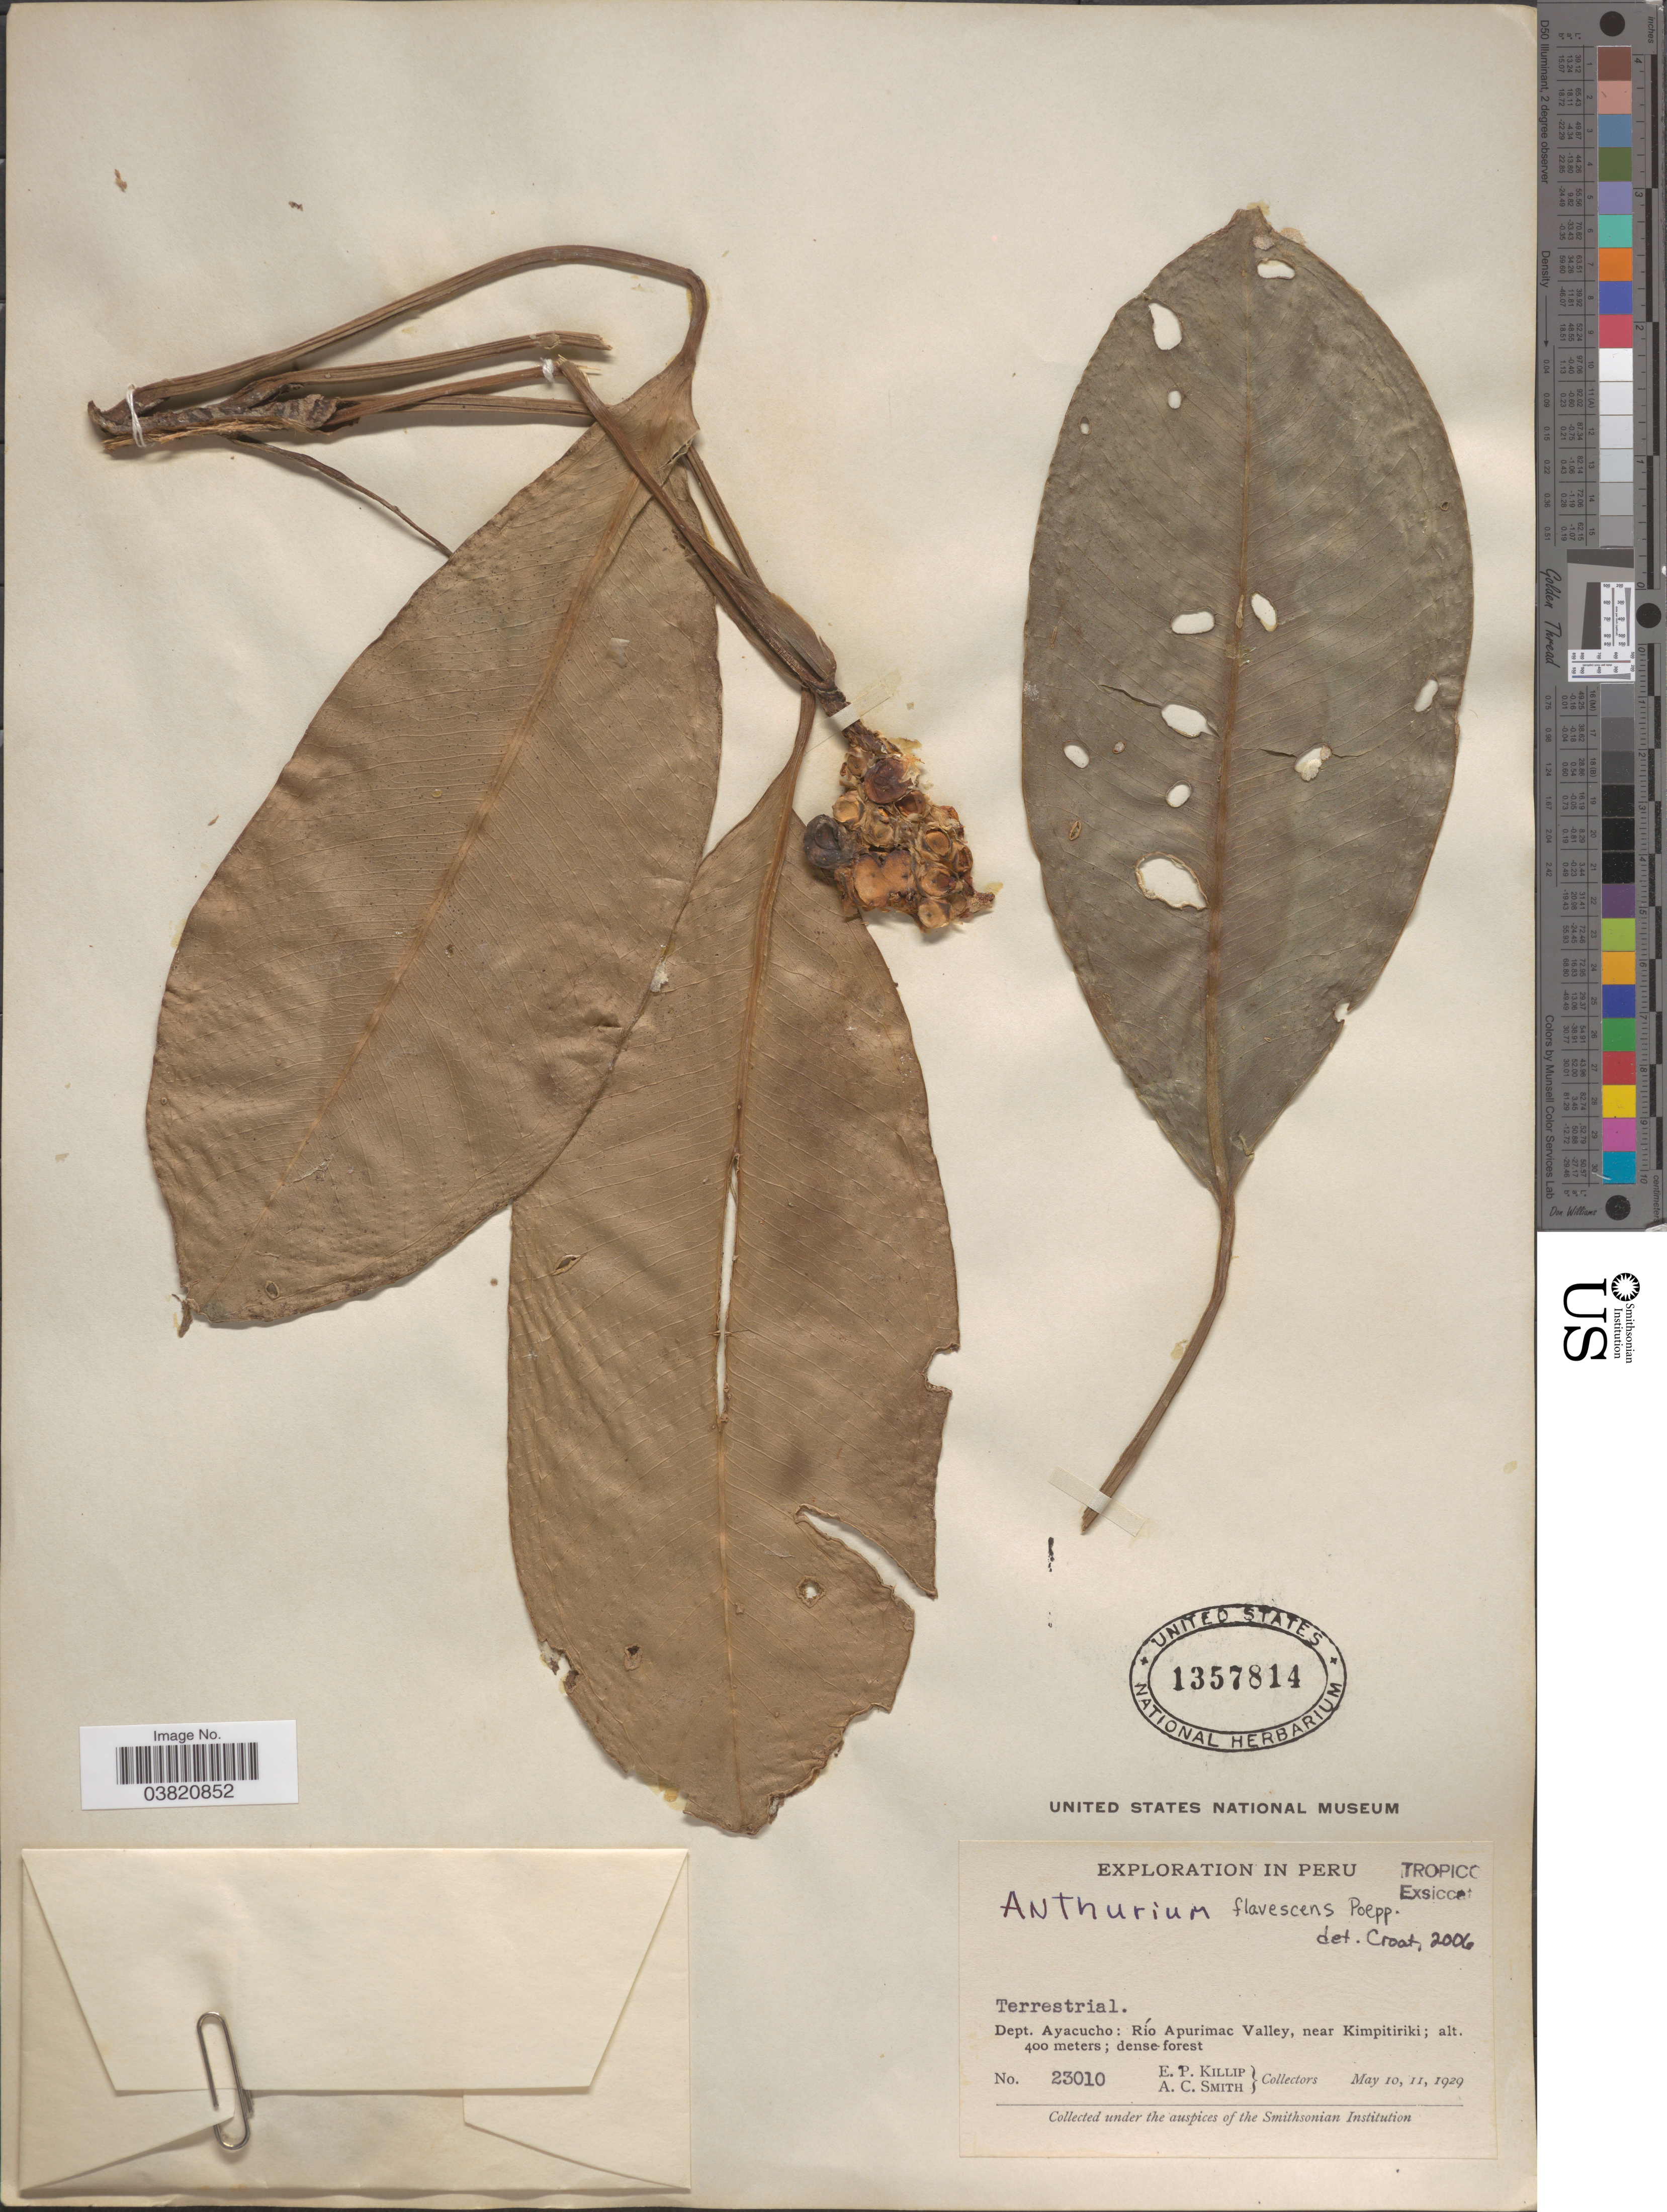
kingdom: Plantae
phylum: Tracheophyta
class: Liliopsida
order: Alismatales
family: Araceae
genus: Anthurium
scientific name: Anthurium flavescens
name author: Poepp.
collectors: E. P. Killip & A. C. Smith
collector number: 23010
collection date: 1929-05-10/1929-05-11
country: Peru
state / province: Ayacucho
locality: Dept. Ayacucho: Río Apurimac Valley, near Kimpitiriki.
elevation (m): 400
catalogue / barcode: US 1357814